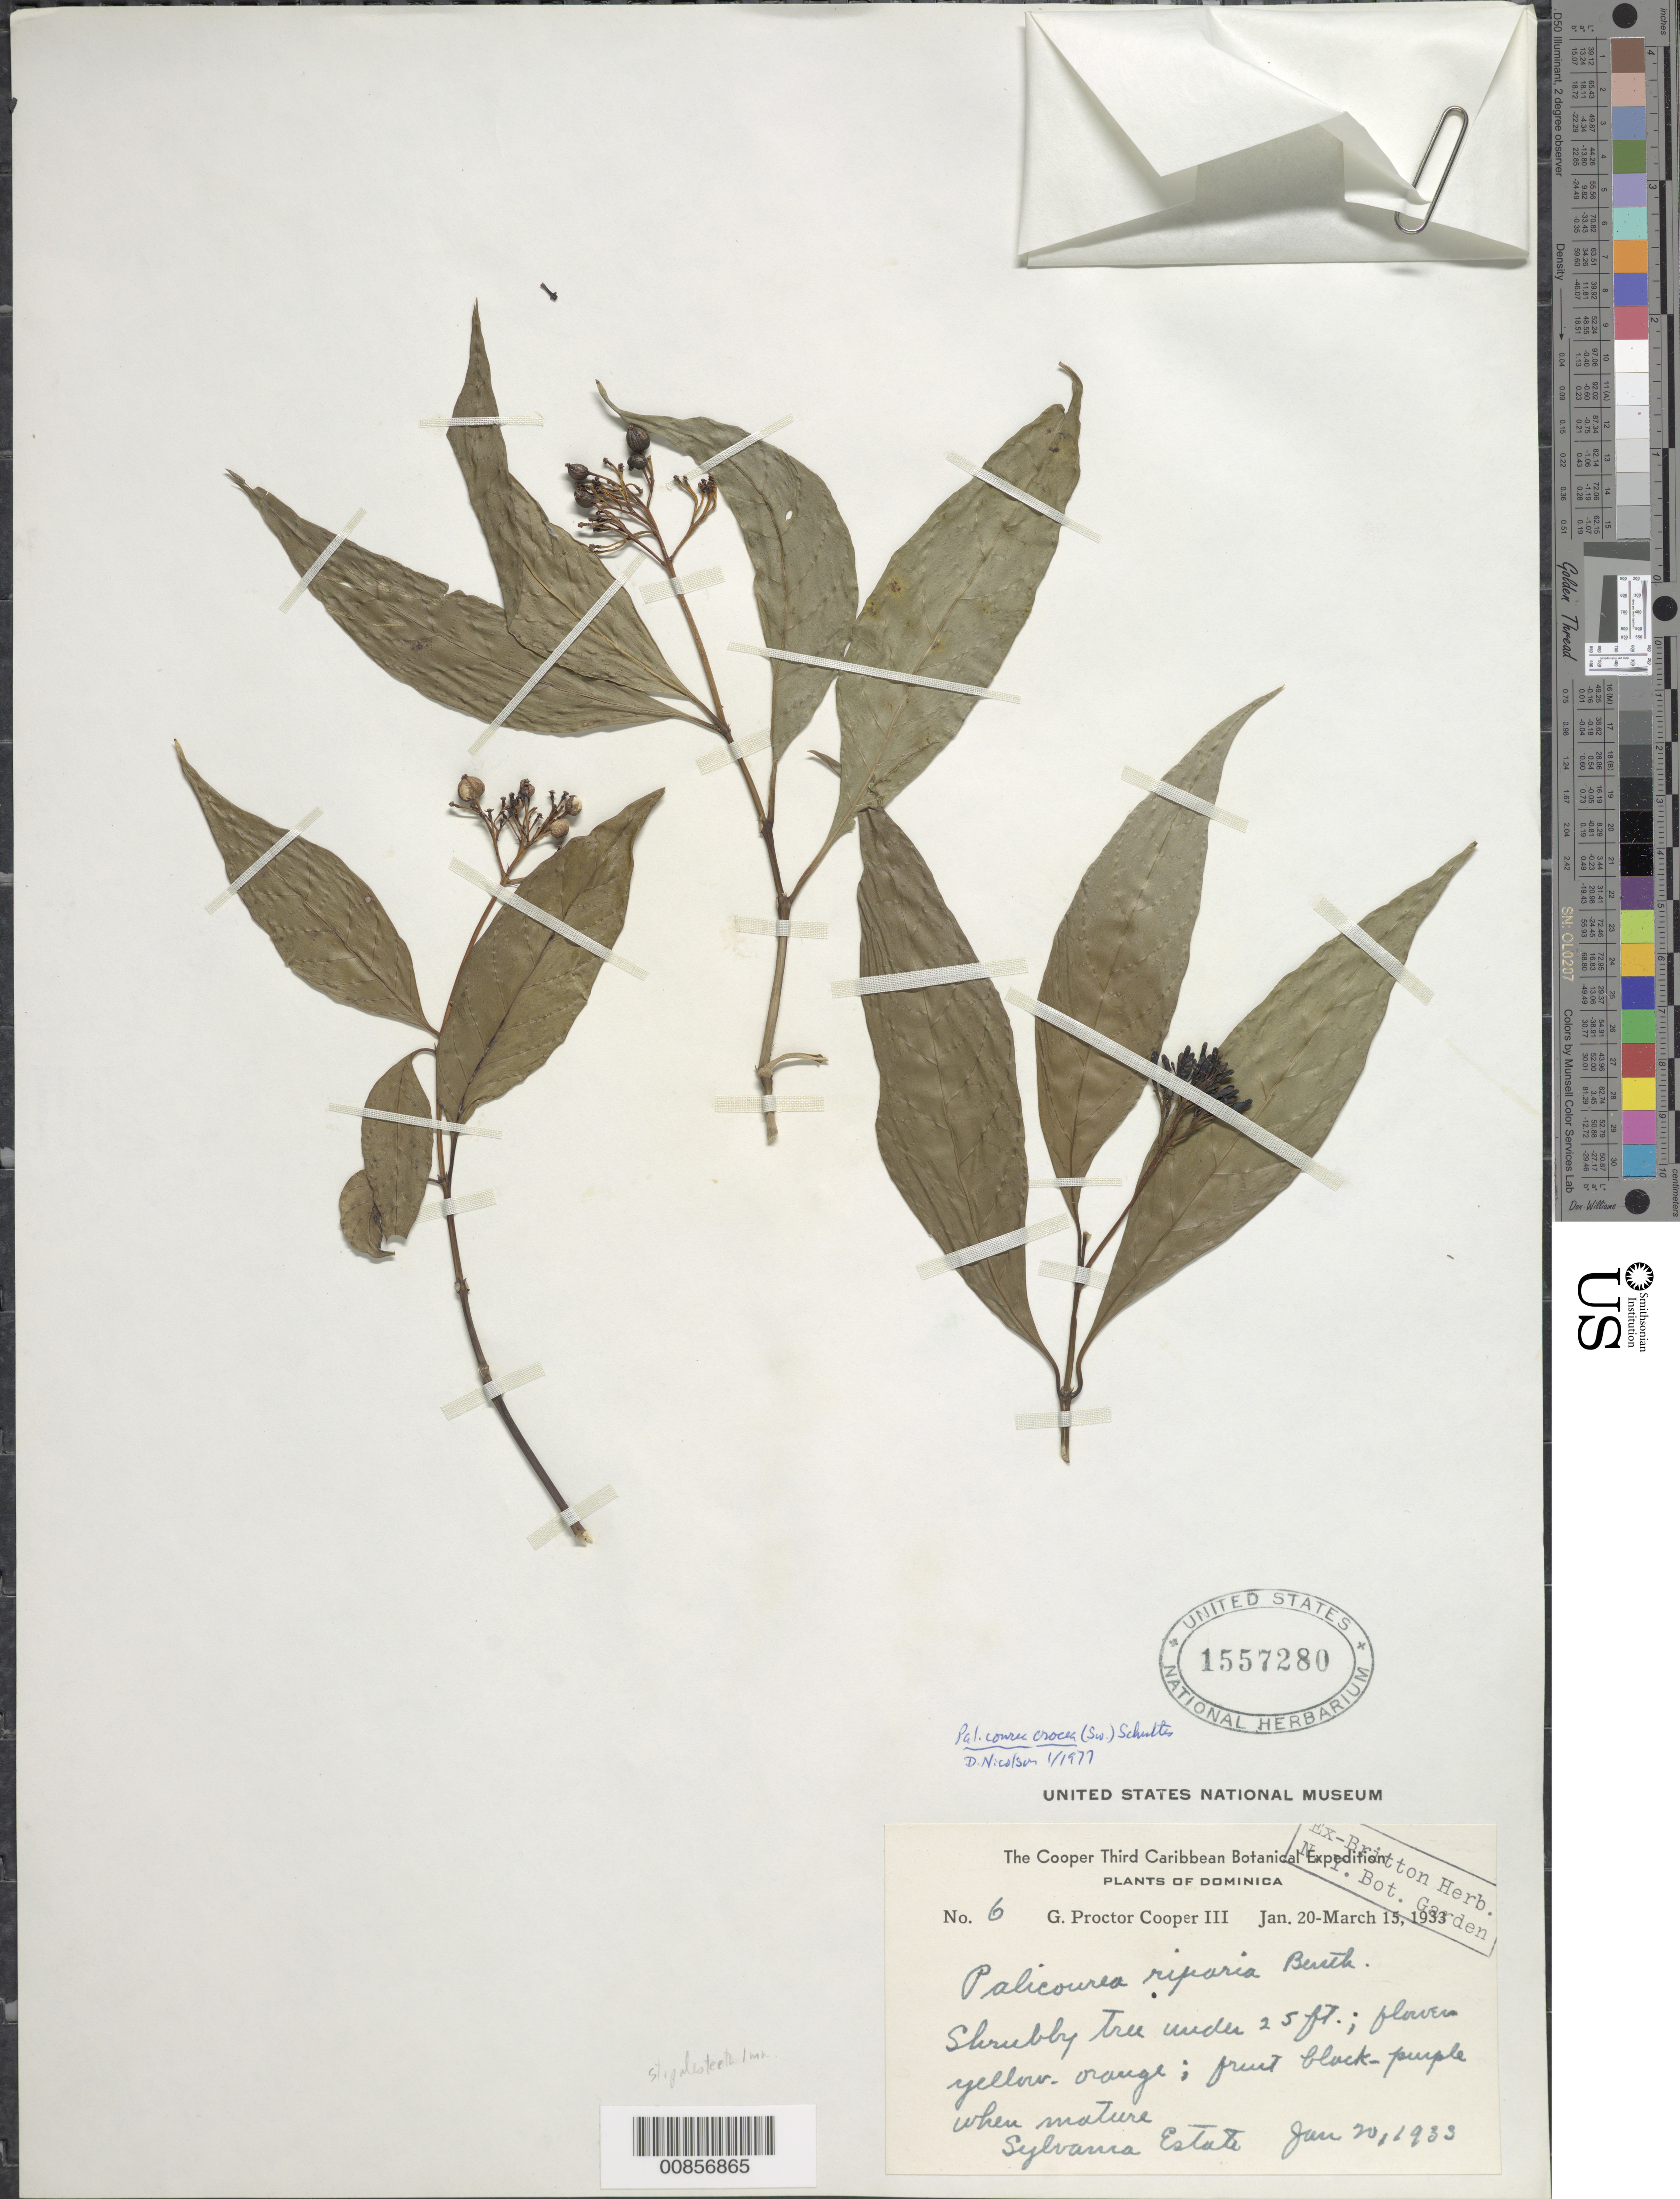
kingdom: Plantae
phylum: Tracheophyta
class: Magnoliopsida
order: Gentianales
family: Rubiaceae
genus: Palicourea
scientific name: Palicourea crocea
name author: (Sw.) Schult.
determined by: Nicolson, Dan H.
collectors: G. Cooper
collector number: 48301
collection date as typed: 20 Jan 1933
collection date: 1933-01-20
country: Dominica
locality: Sylvania Estate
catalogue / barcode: US 1557280